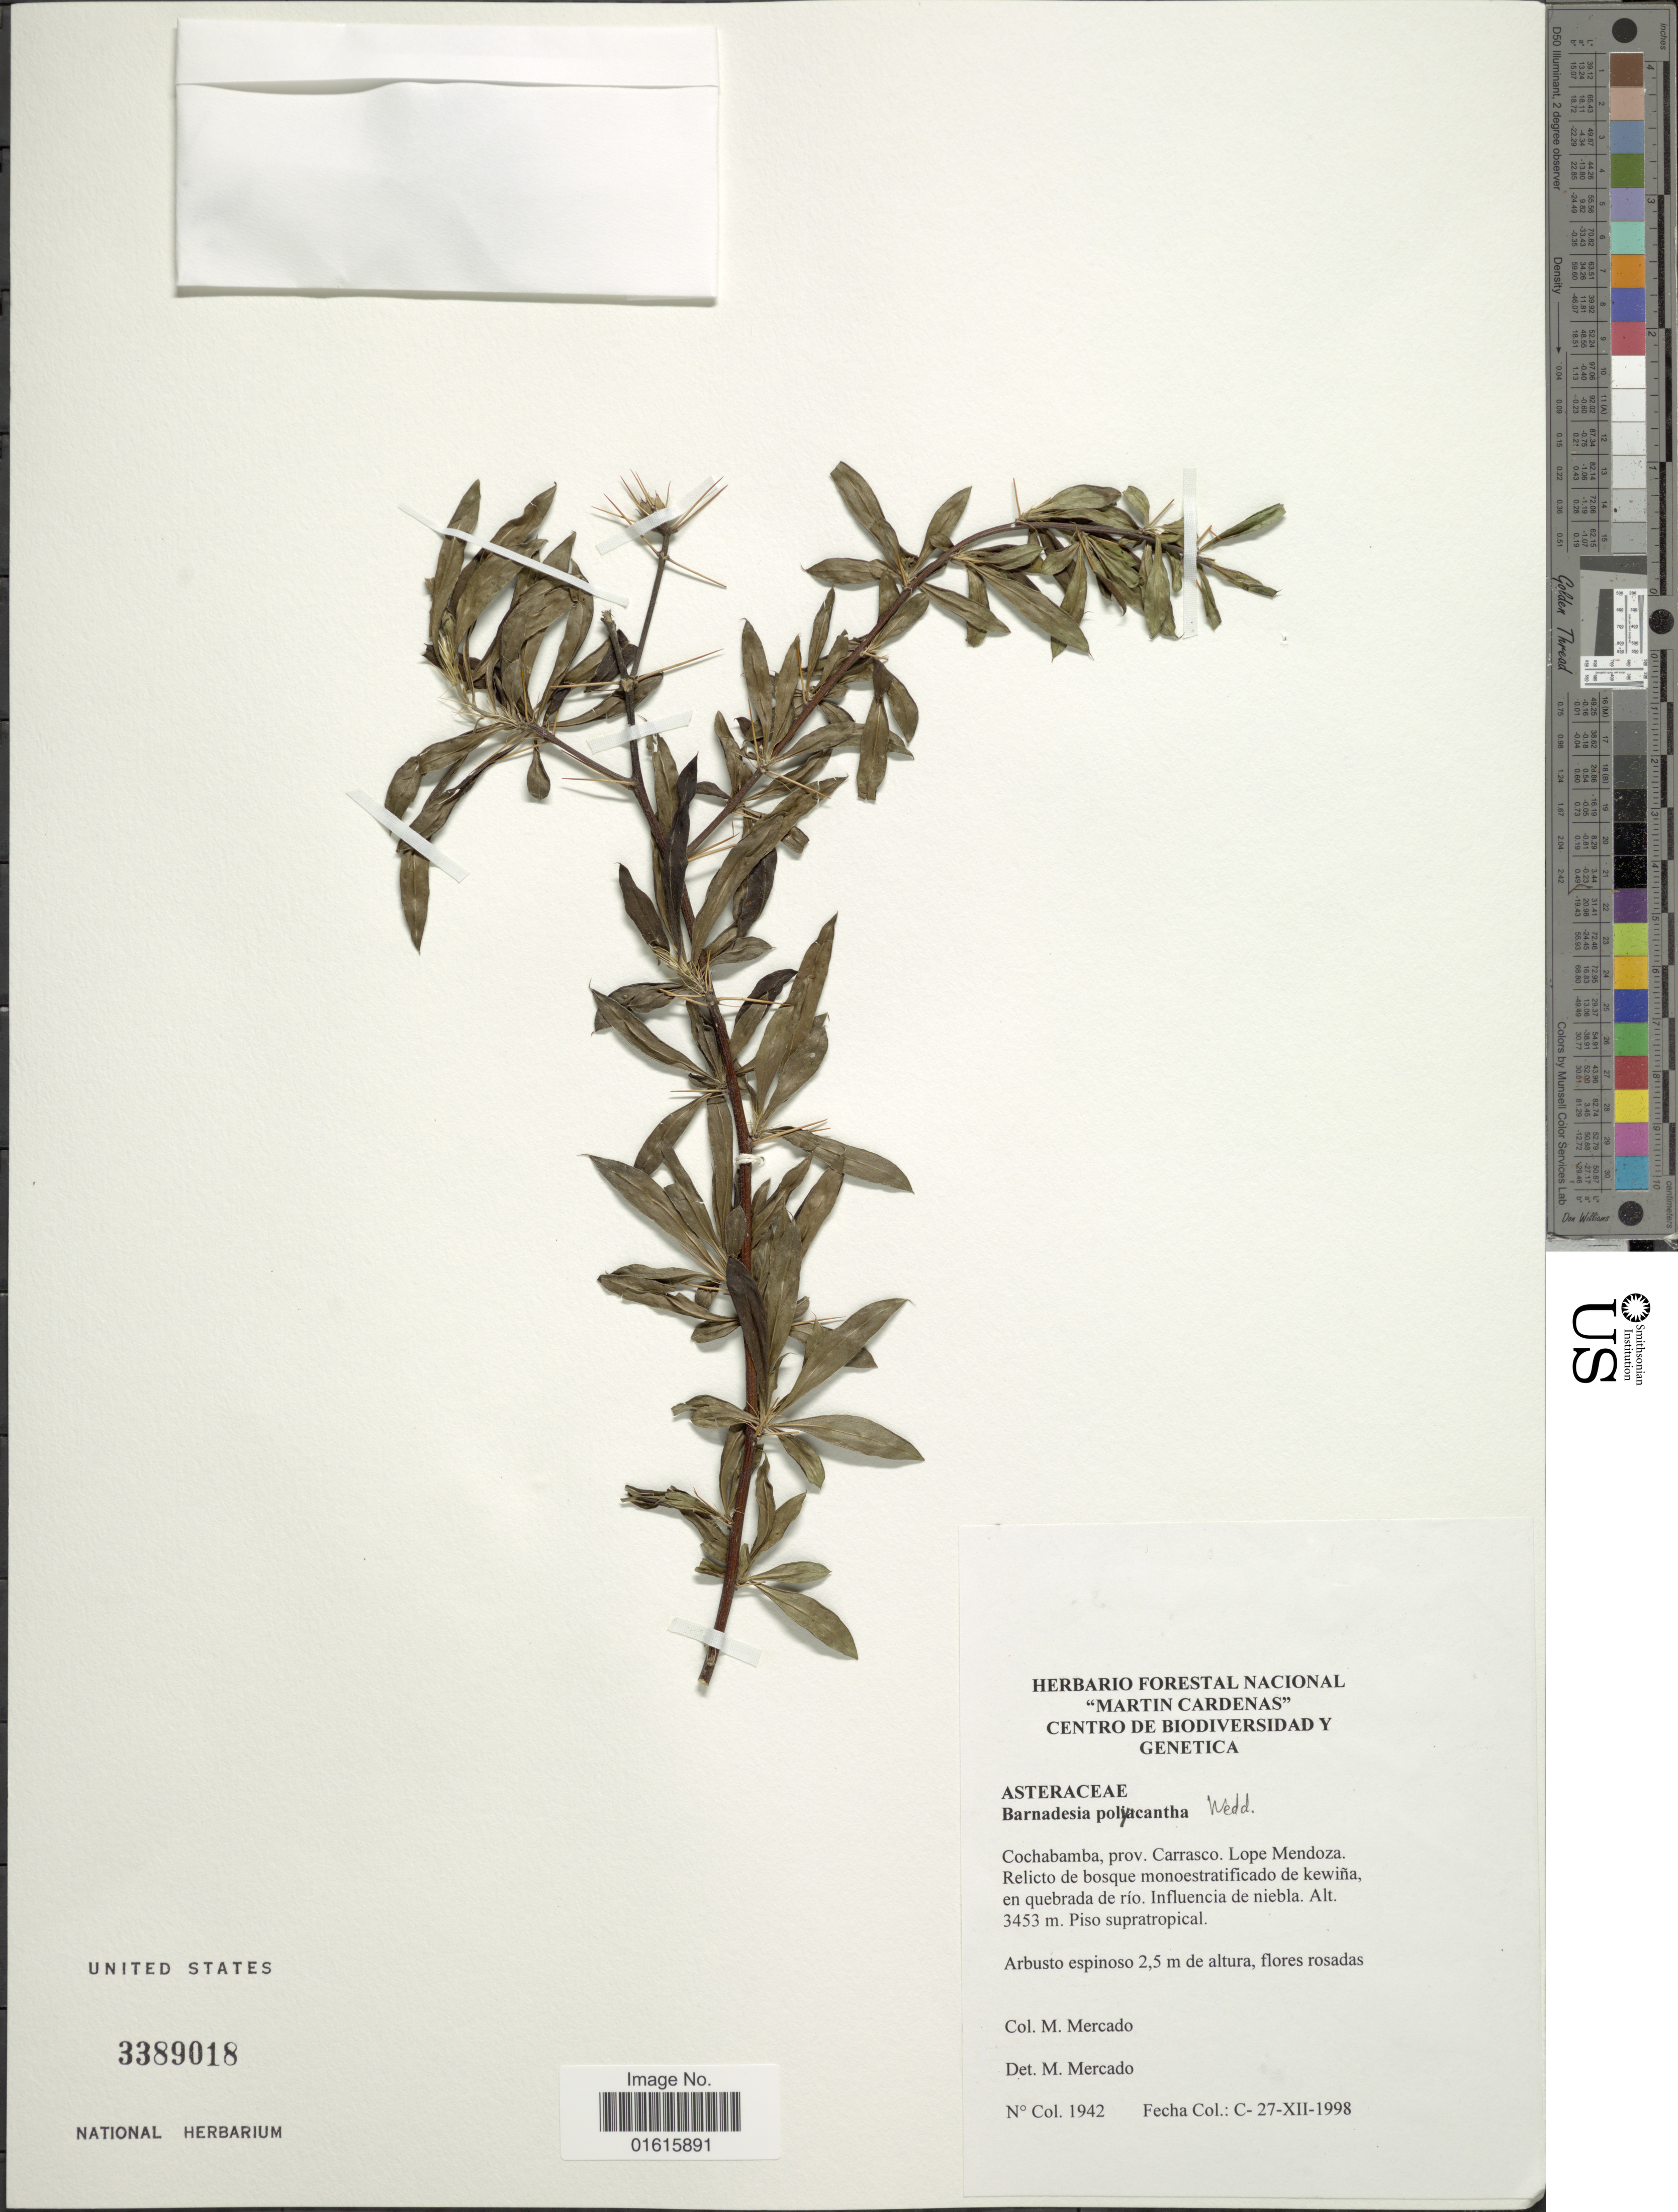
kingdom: Plantae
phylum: Tracheophyta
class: Magnoliopsida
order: Asterales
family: Asteraceae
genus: Barnadesia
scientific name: Barnadesia polyacantha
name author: Wedd.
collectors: M. Mercado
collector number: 1942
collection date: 1998-12-27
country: Bolivia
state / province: Cochabamba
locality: Prov. Carrasco. Lope Mendoza. Relicto de bosque monoestratificado de kewina en quebrada de rio. Influencia de niebla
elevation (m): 3453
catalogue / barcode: US 3389018